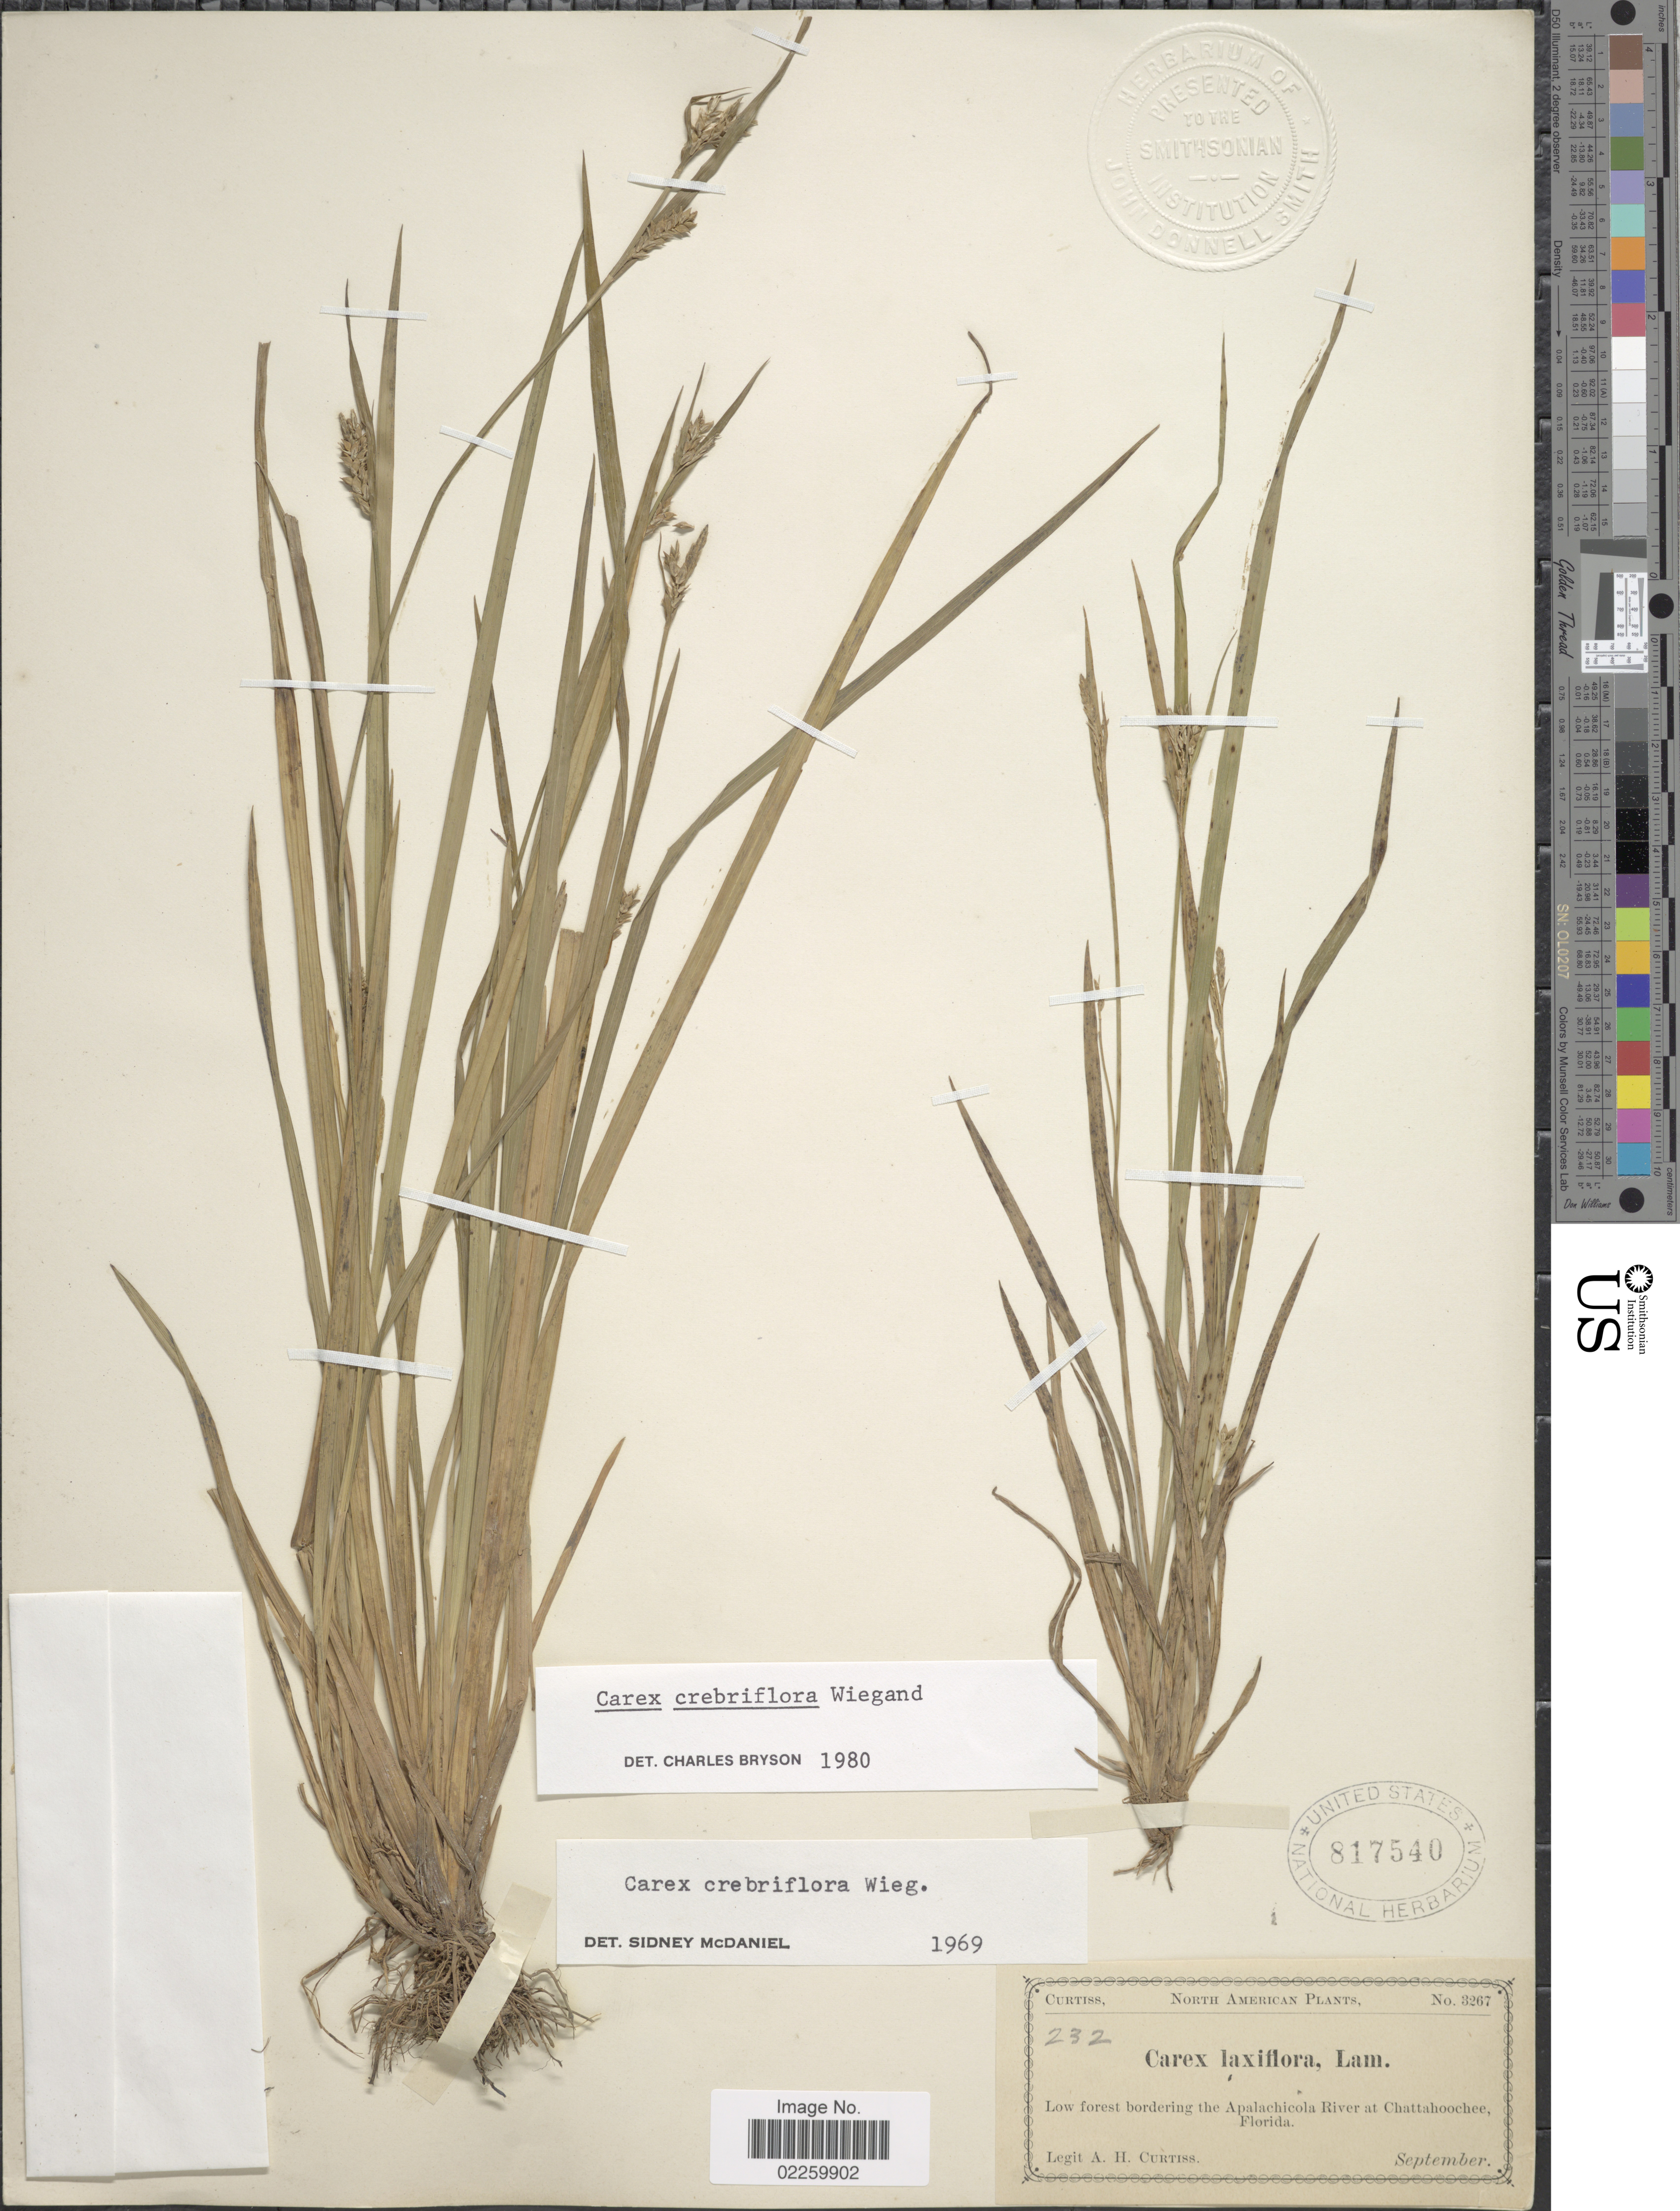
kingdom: Plantae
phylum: Tracheophyta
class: Liliopsida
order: Poales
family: Cyperaceae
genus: Carex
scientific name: Carex crebriflora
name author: Wiegand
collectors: A. H. Curtiss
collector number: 3267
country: United States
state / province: Florida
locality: Low forest bordering the Apalachicola River at Chattahoochee, Florida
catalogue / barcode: US 817540